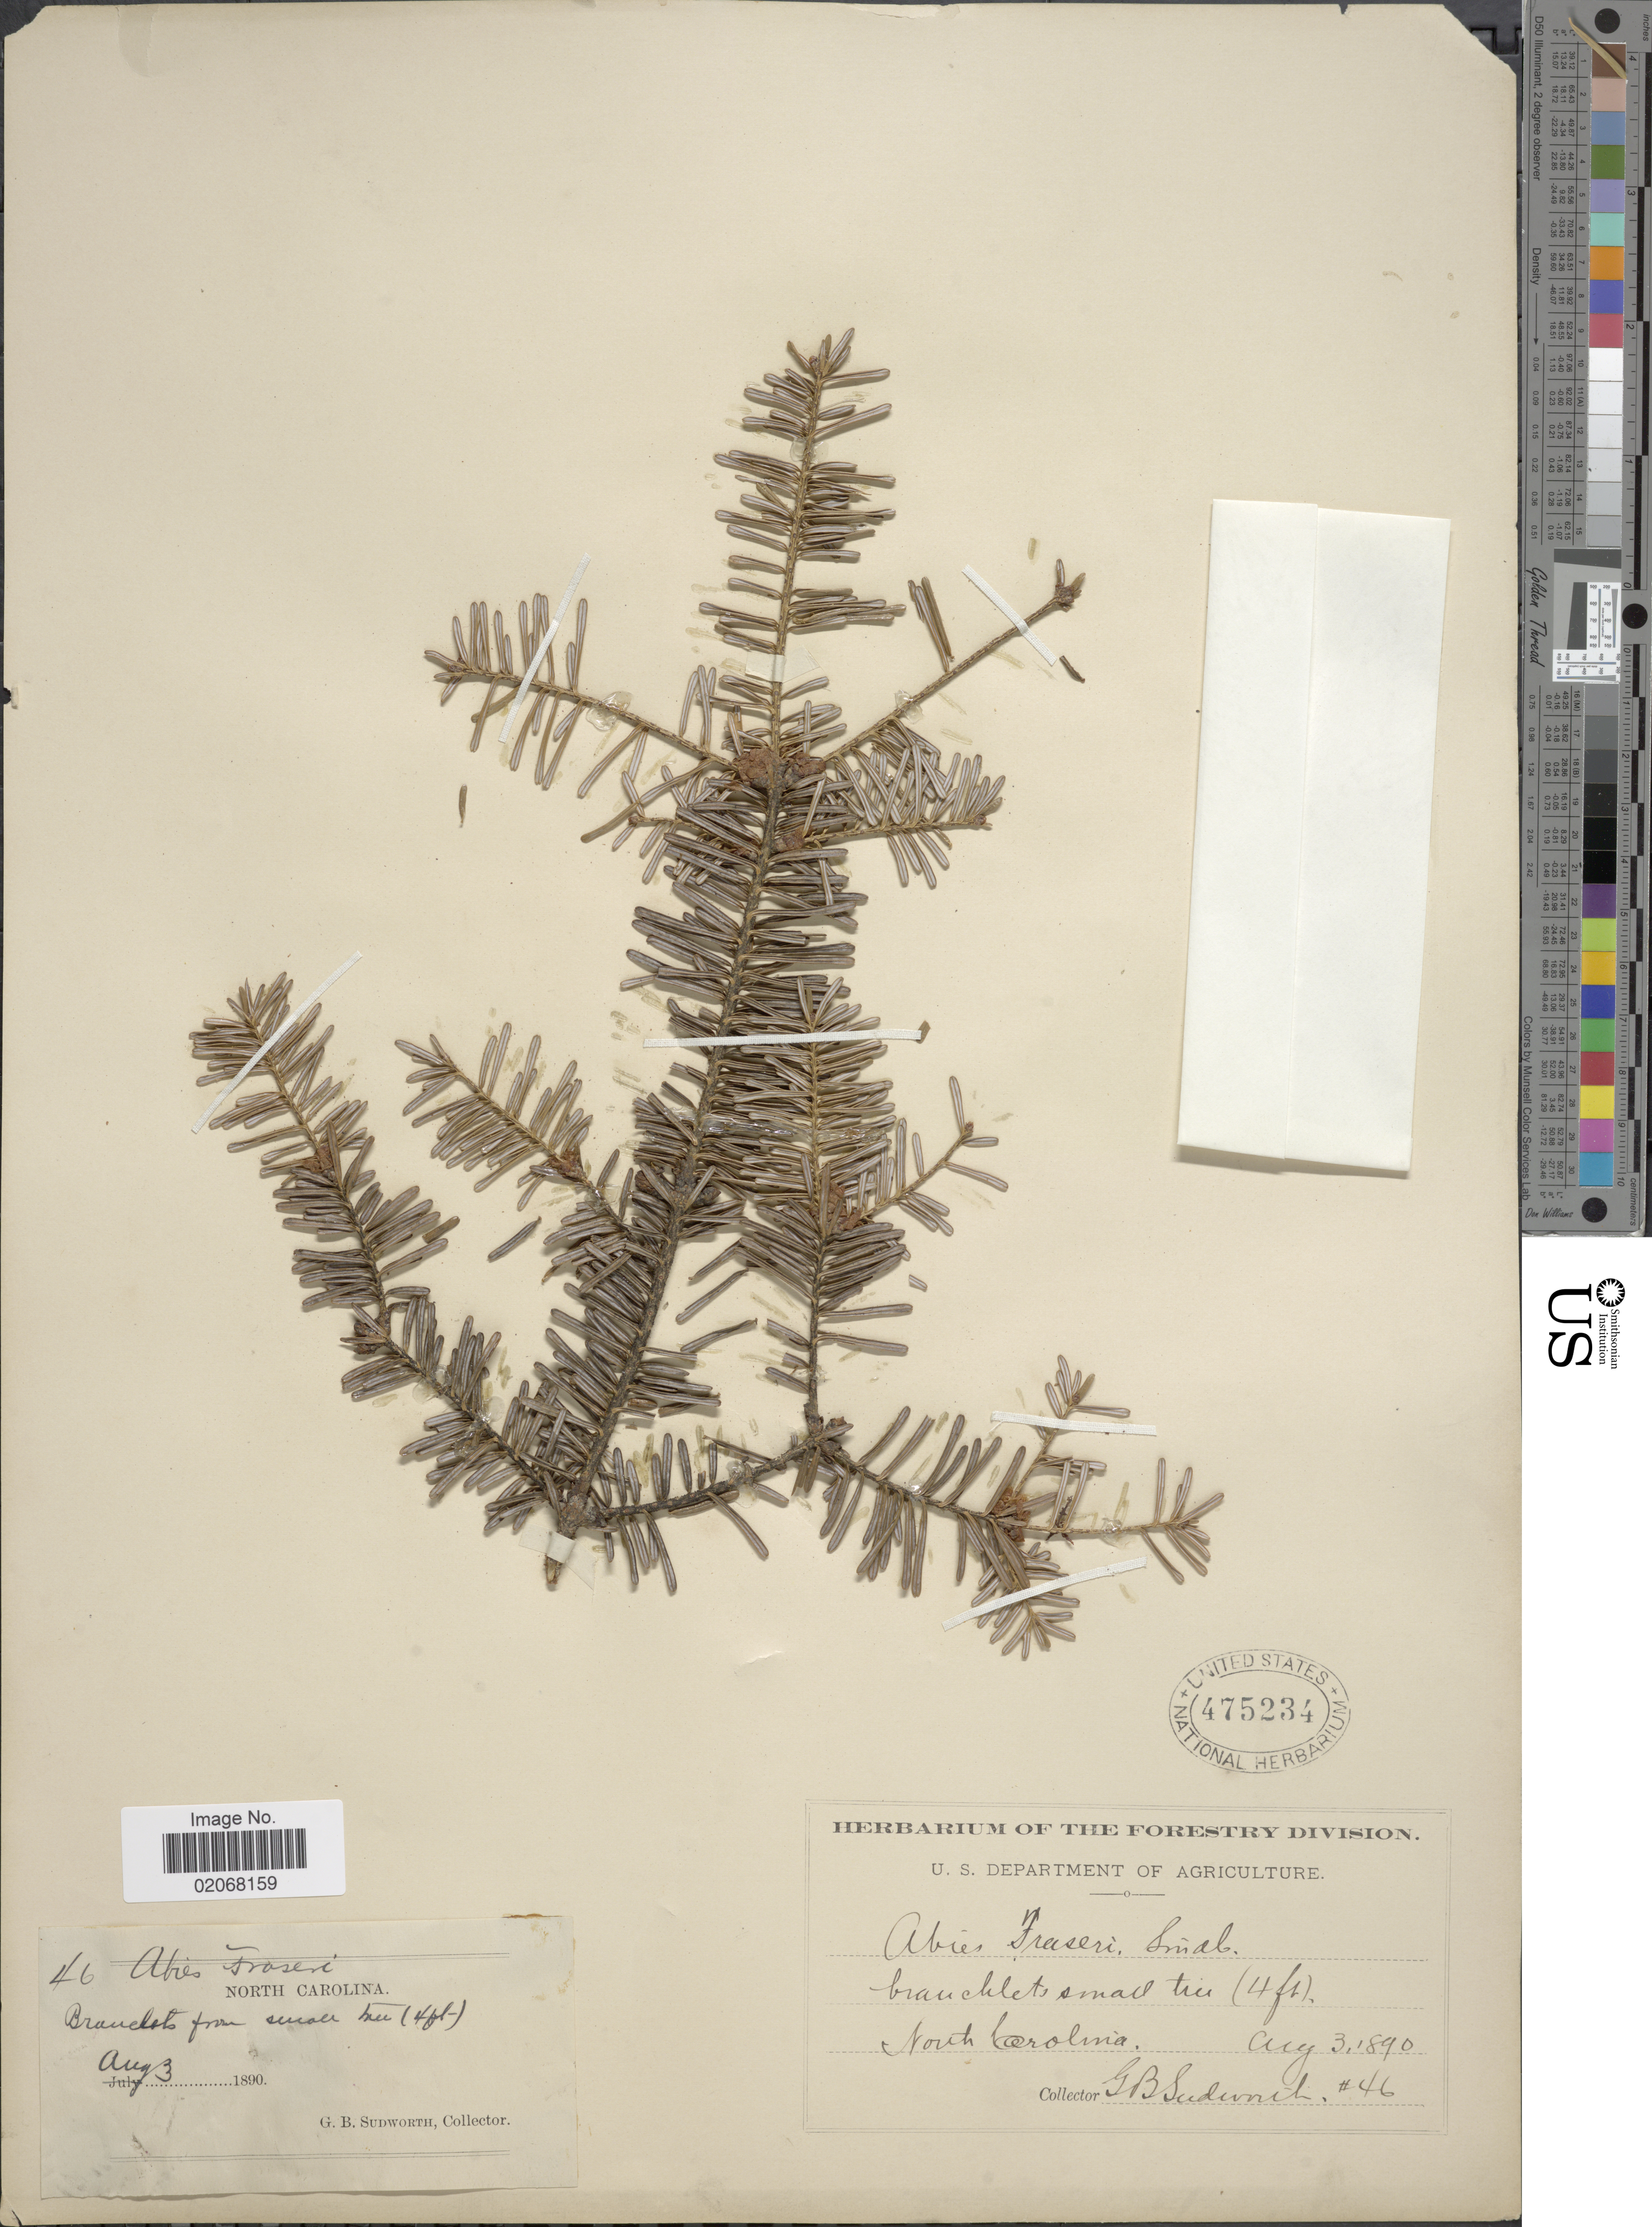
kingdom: Plantae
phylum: Tracheophyta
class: Pinopsida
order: Pinales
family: Pinaceae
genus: Abies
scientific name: Abies fraseri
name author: (Pursh) Poir.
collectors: G. B. Sudworth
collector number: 46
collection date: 1890-08-03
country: United States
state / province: North Carolina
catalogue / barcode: US 475234